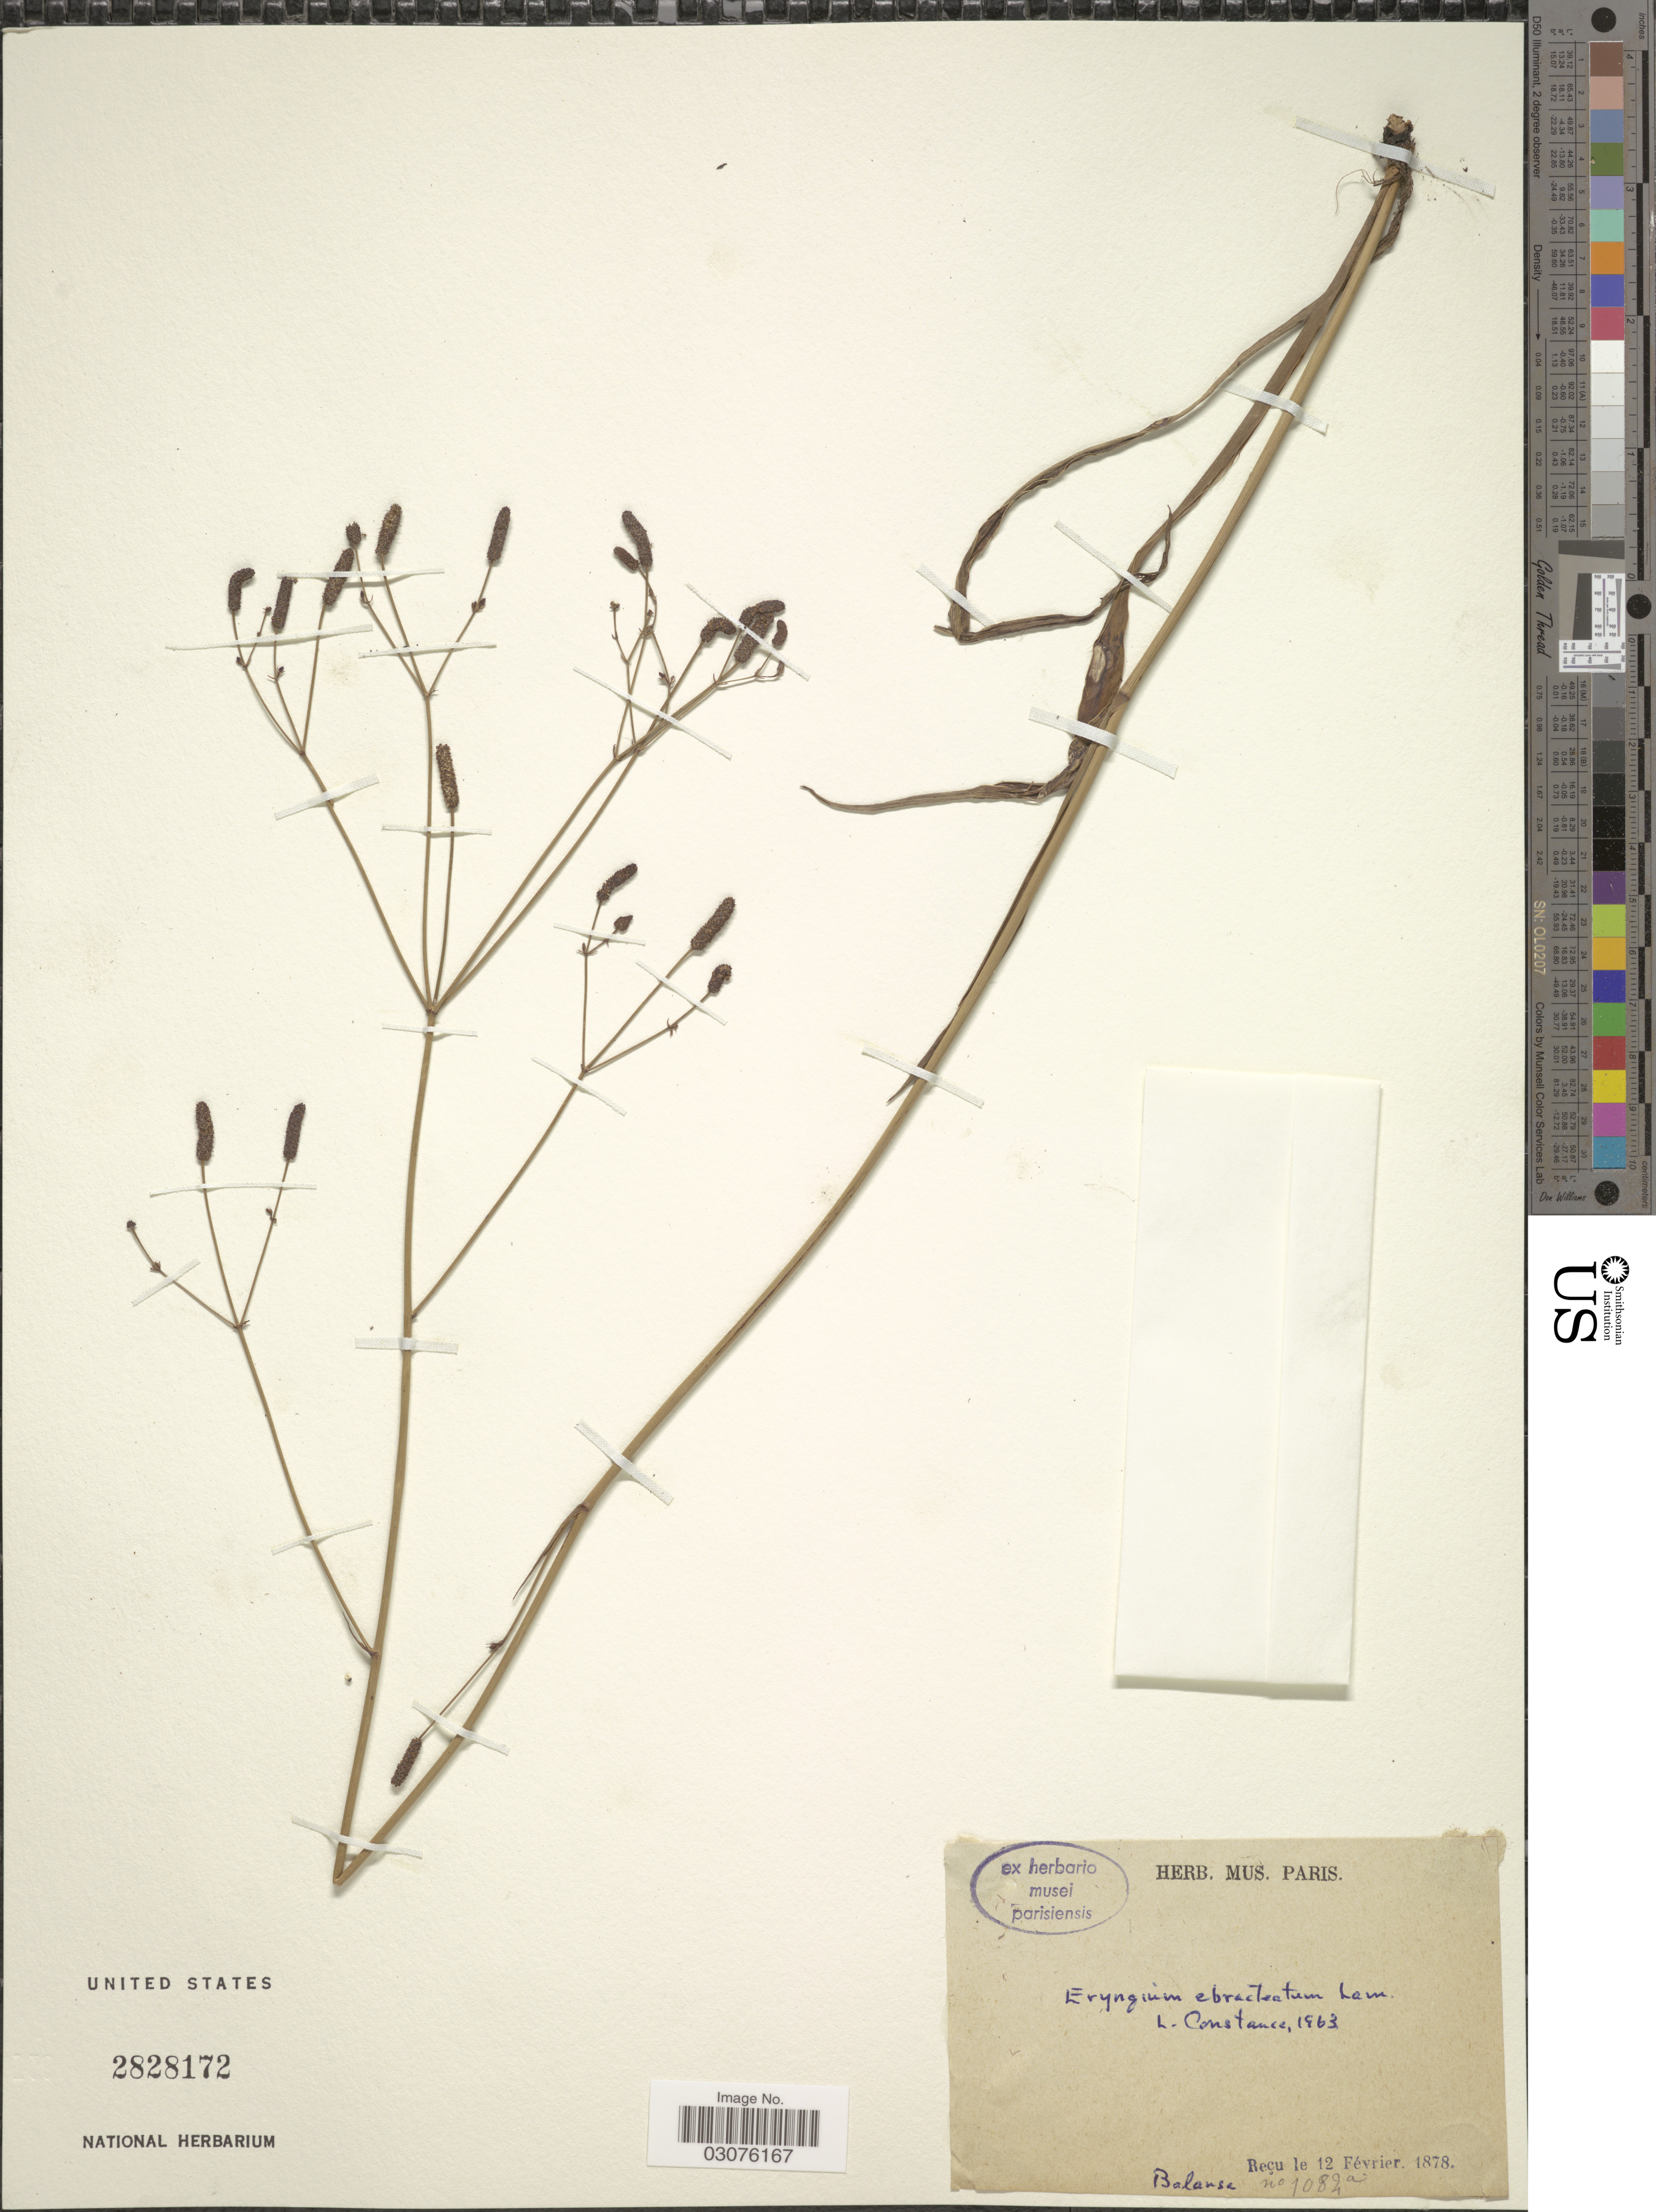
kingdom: Plantae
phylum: Tracheophyta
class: Magnoliopsida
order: Apiales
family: Apiaceae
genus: Eryngium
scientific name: Eryngium ebracteatum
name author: Lam.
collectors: -. Balansa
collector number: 1082a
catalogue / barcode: US 2828172